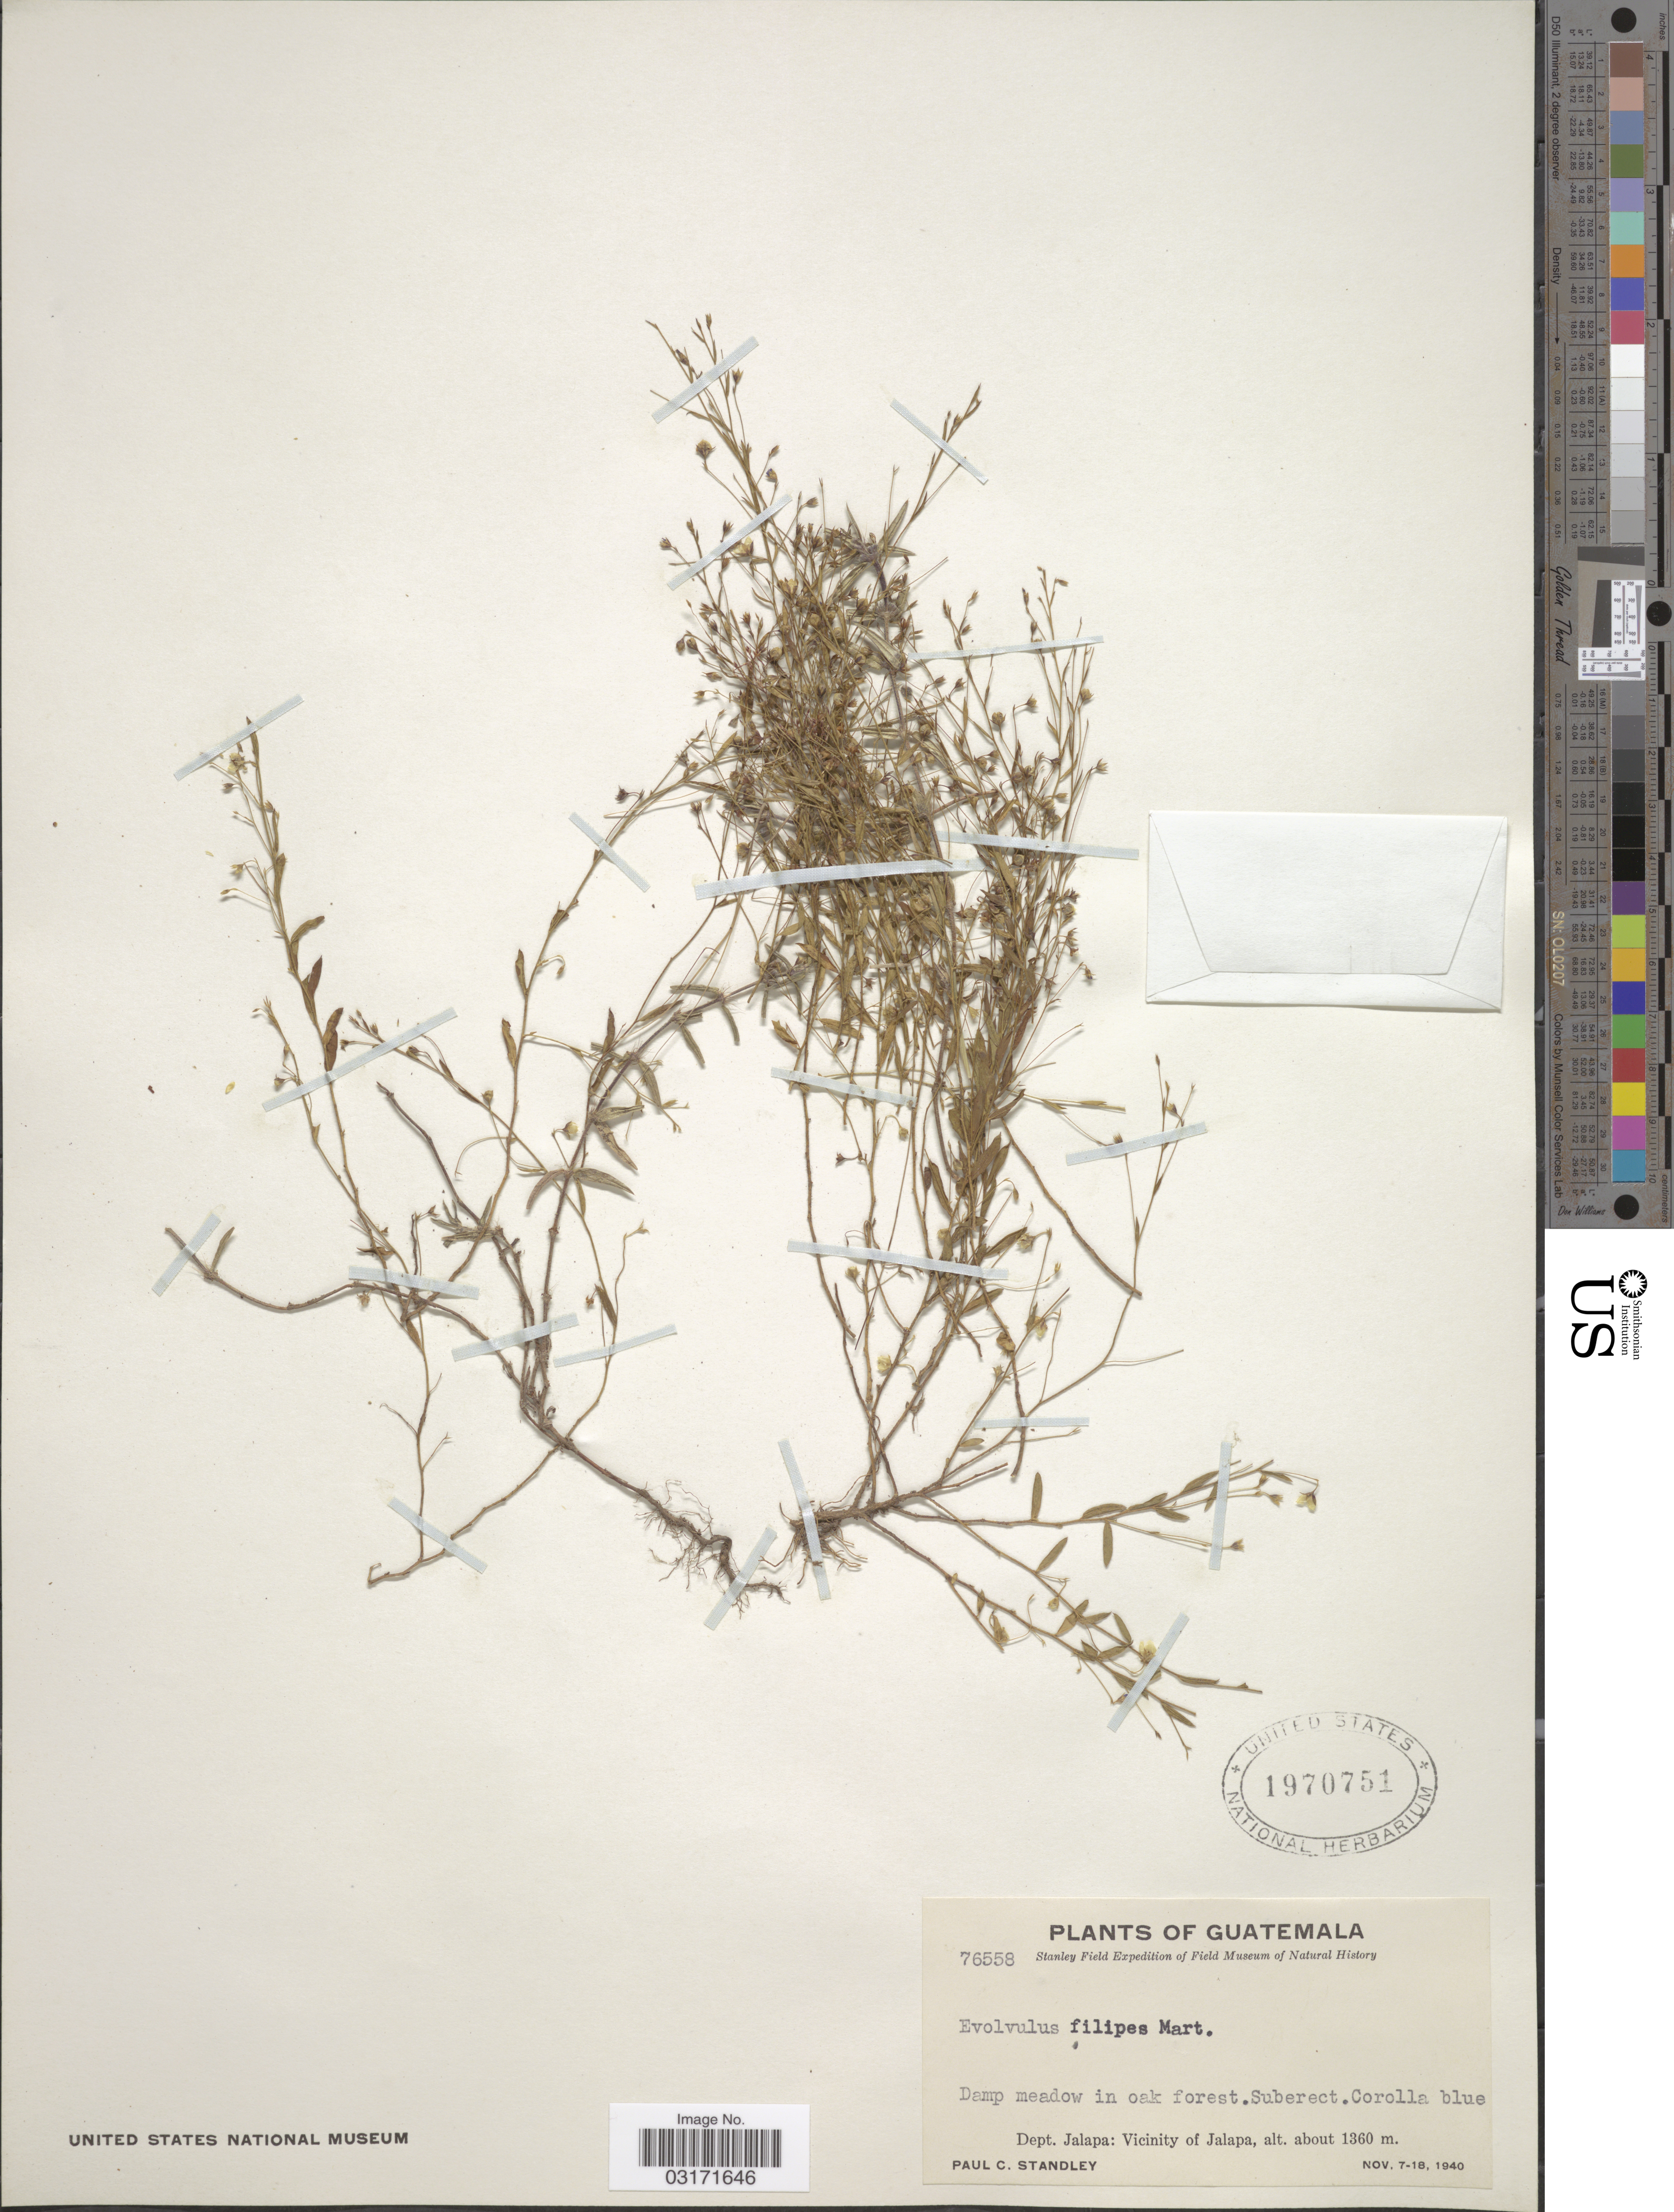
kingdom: Plantae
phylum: Tracheophyta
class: Magnoliopsida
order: Solanales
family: Convolvulaceae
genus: Evolvulus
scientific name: Evolvulus filipes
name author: Mart.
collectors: P. C. Standley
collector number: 76558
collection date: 1940-11-07/1940-11-18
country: Guatemala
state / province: Jalapa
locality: Dept. Jalapa: Vicinity of Jalapa.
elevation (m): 1360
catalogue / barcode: US 1970751